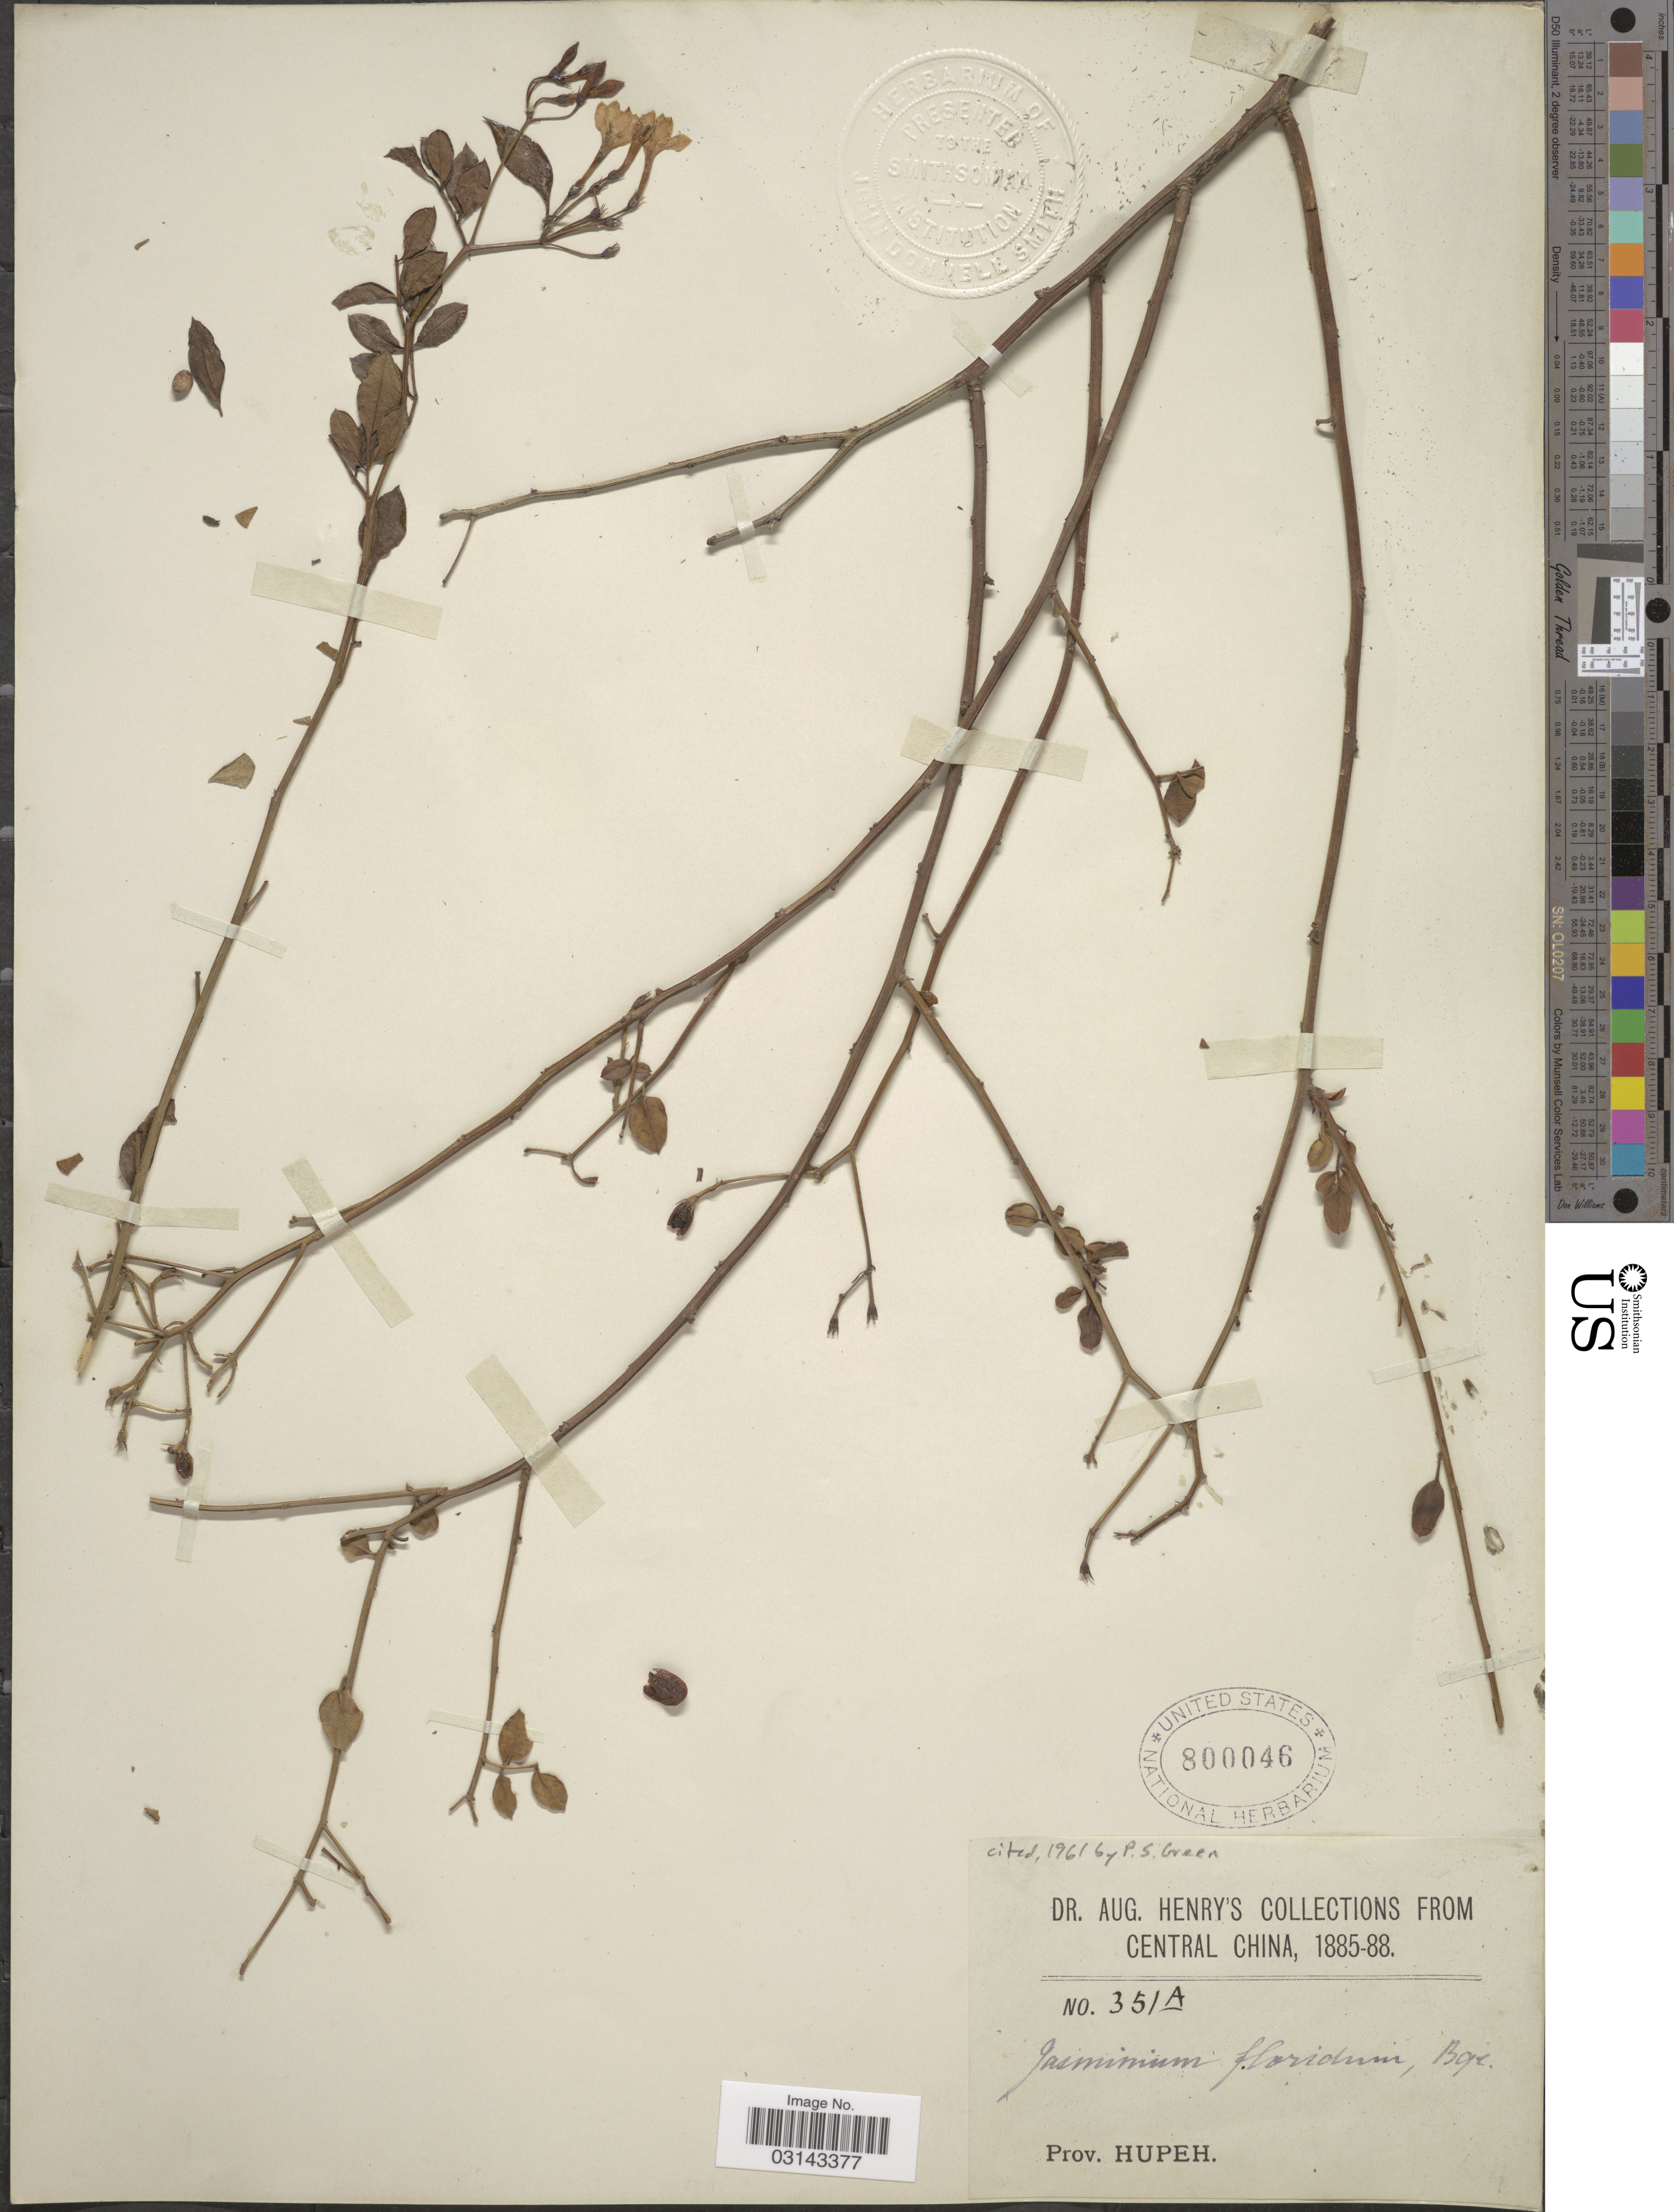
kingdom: Plantae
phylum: Tracheophyta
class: Magnoliopsida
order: Lamiales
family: Oleaceae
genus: Jasminum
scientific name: Jasminum floridum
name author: Bunge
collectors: A. Henry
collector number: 351 A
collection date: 1885/1888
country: China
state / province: Hubei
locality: Central China. Prov. Hupeh.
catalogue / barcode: US 800046